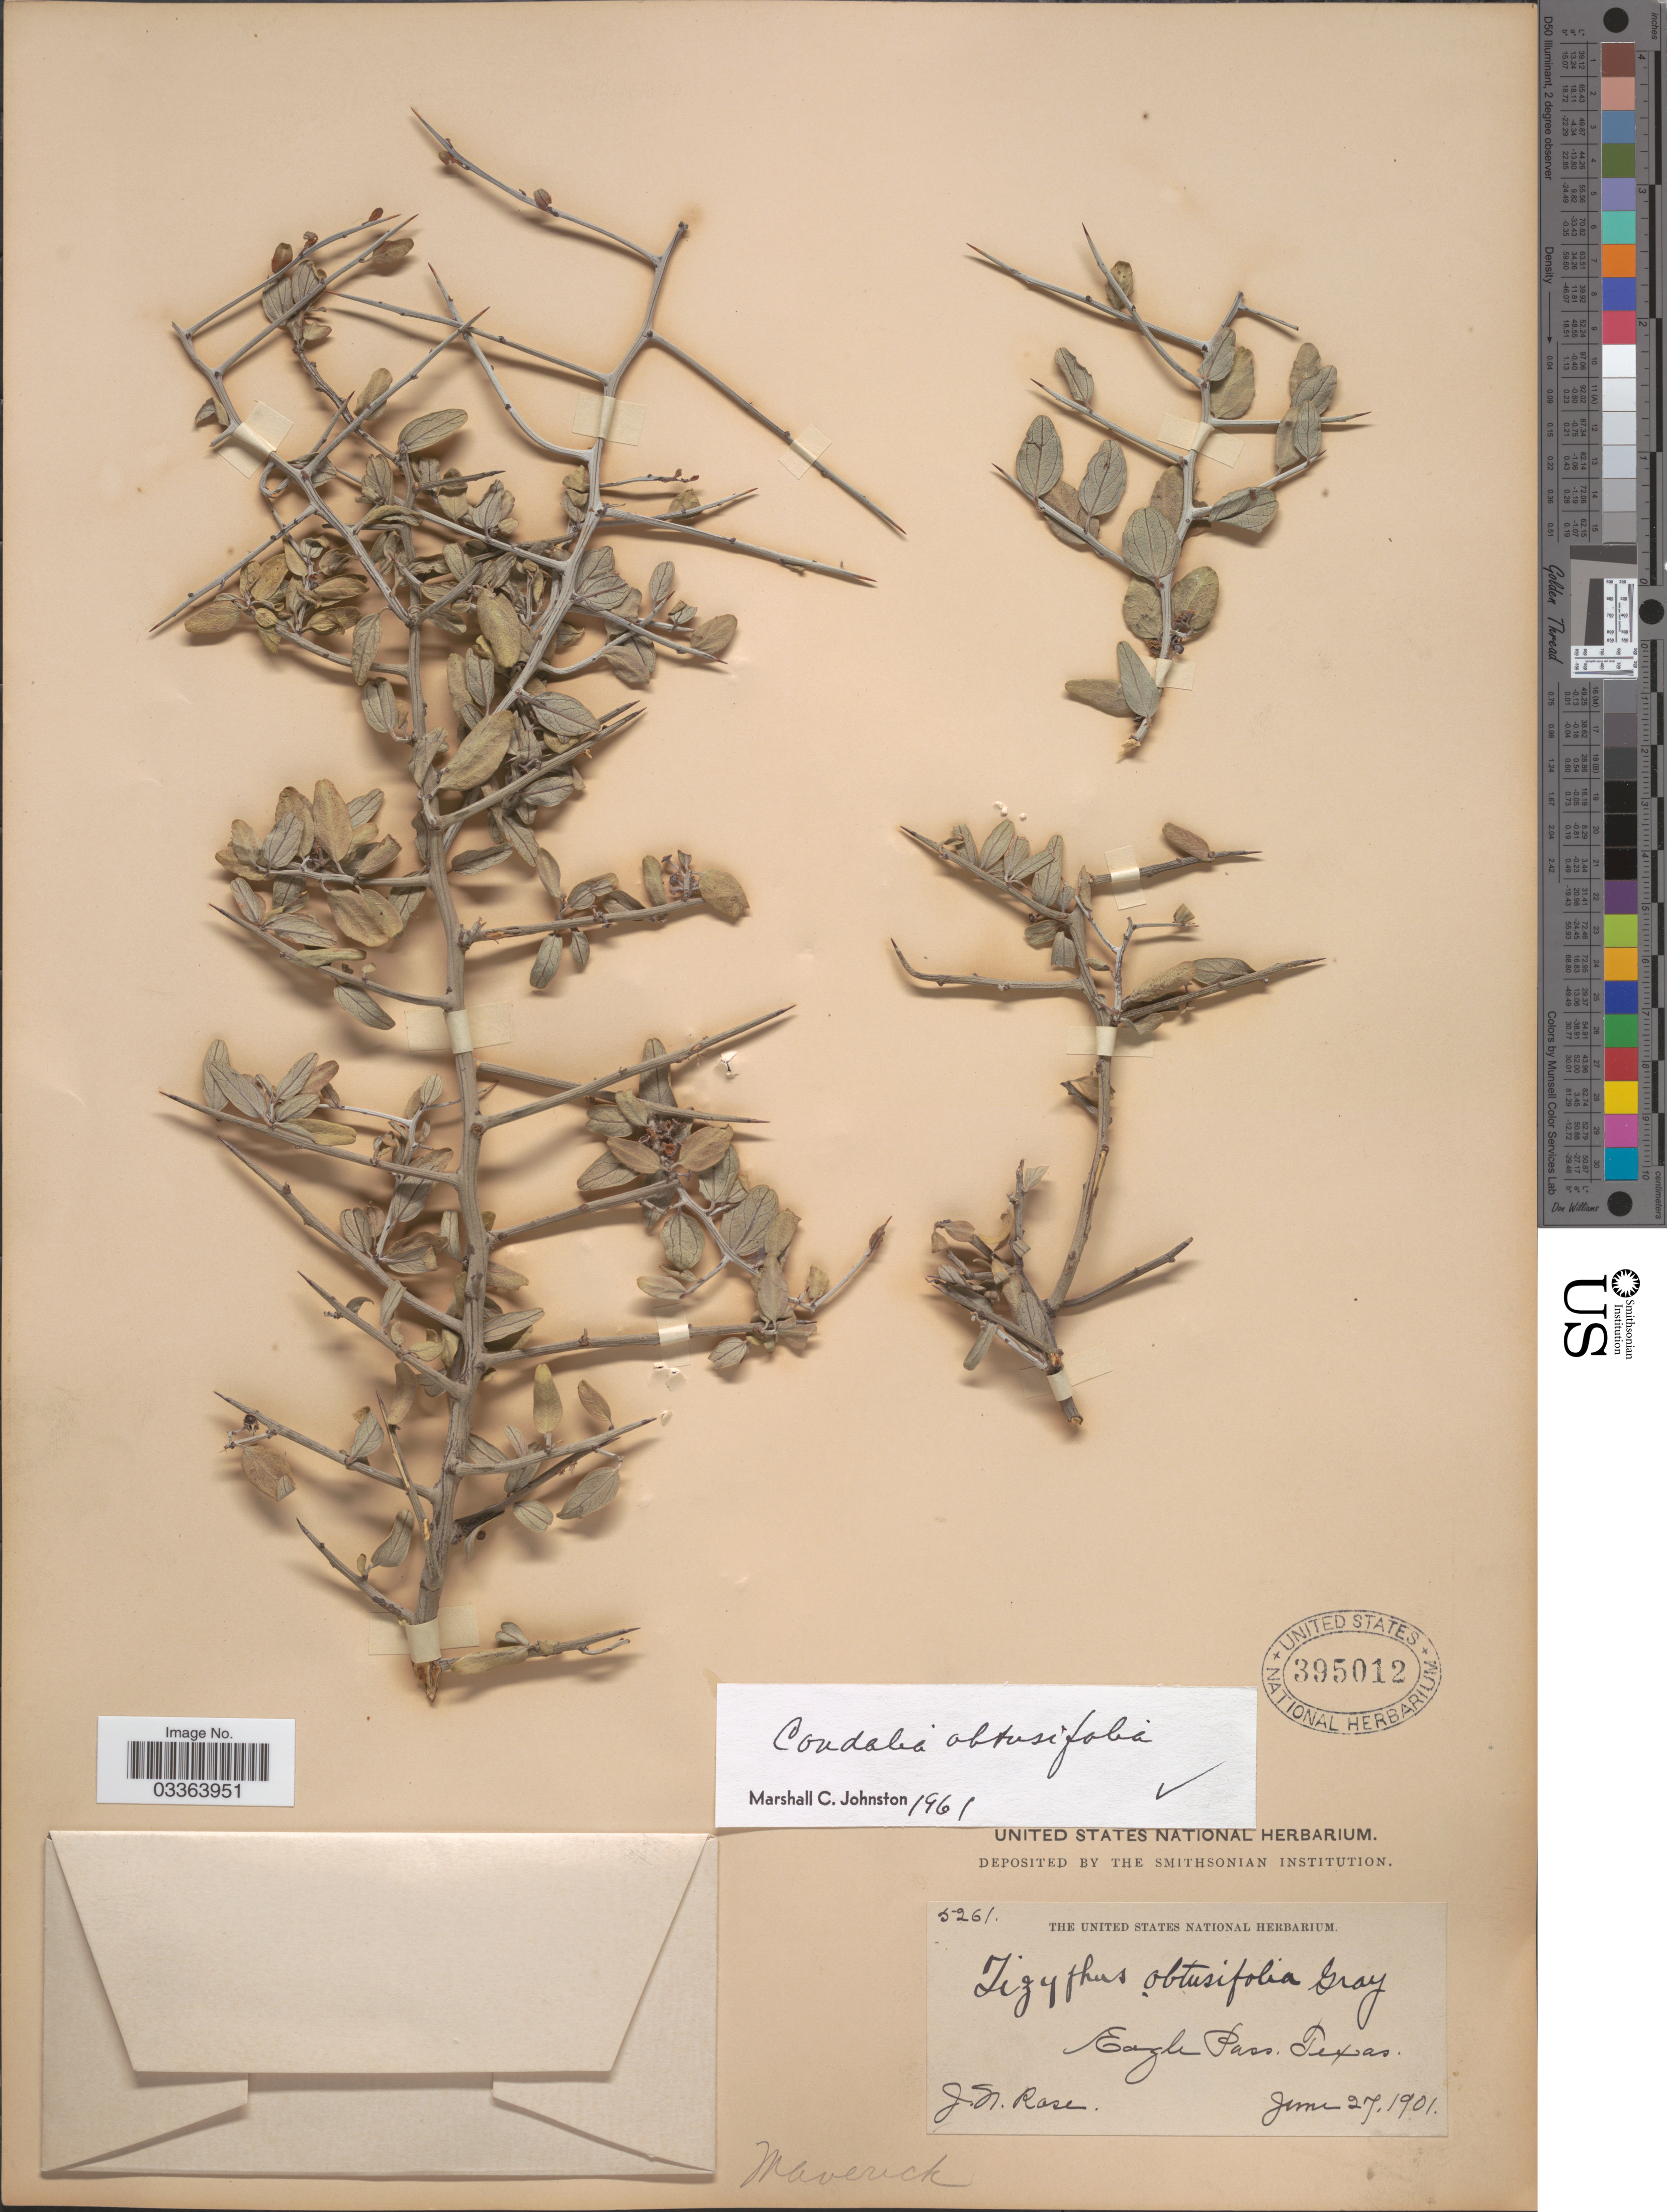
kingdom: Plantae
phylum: Tracheophyta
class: Magnoliopsida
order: Rosales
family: Rhamnaceae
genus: Sarcomphalus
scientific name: Sarcomphalus obtusifolius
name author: (Hook. ex Torr. & A. Gray) Hauenschild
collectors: J. N. Rose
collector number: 5261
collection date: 1901-06-27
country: United States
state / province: Texas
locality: Eagle Pass. Maverick.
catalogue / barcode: US 395012